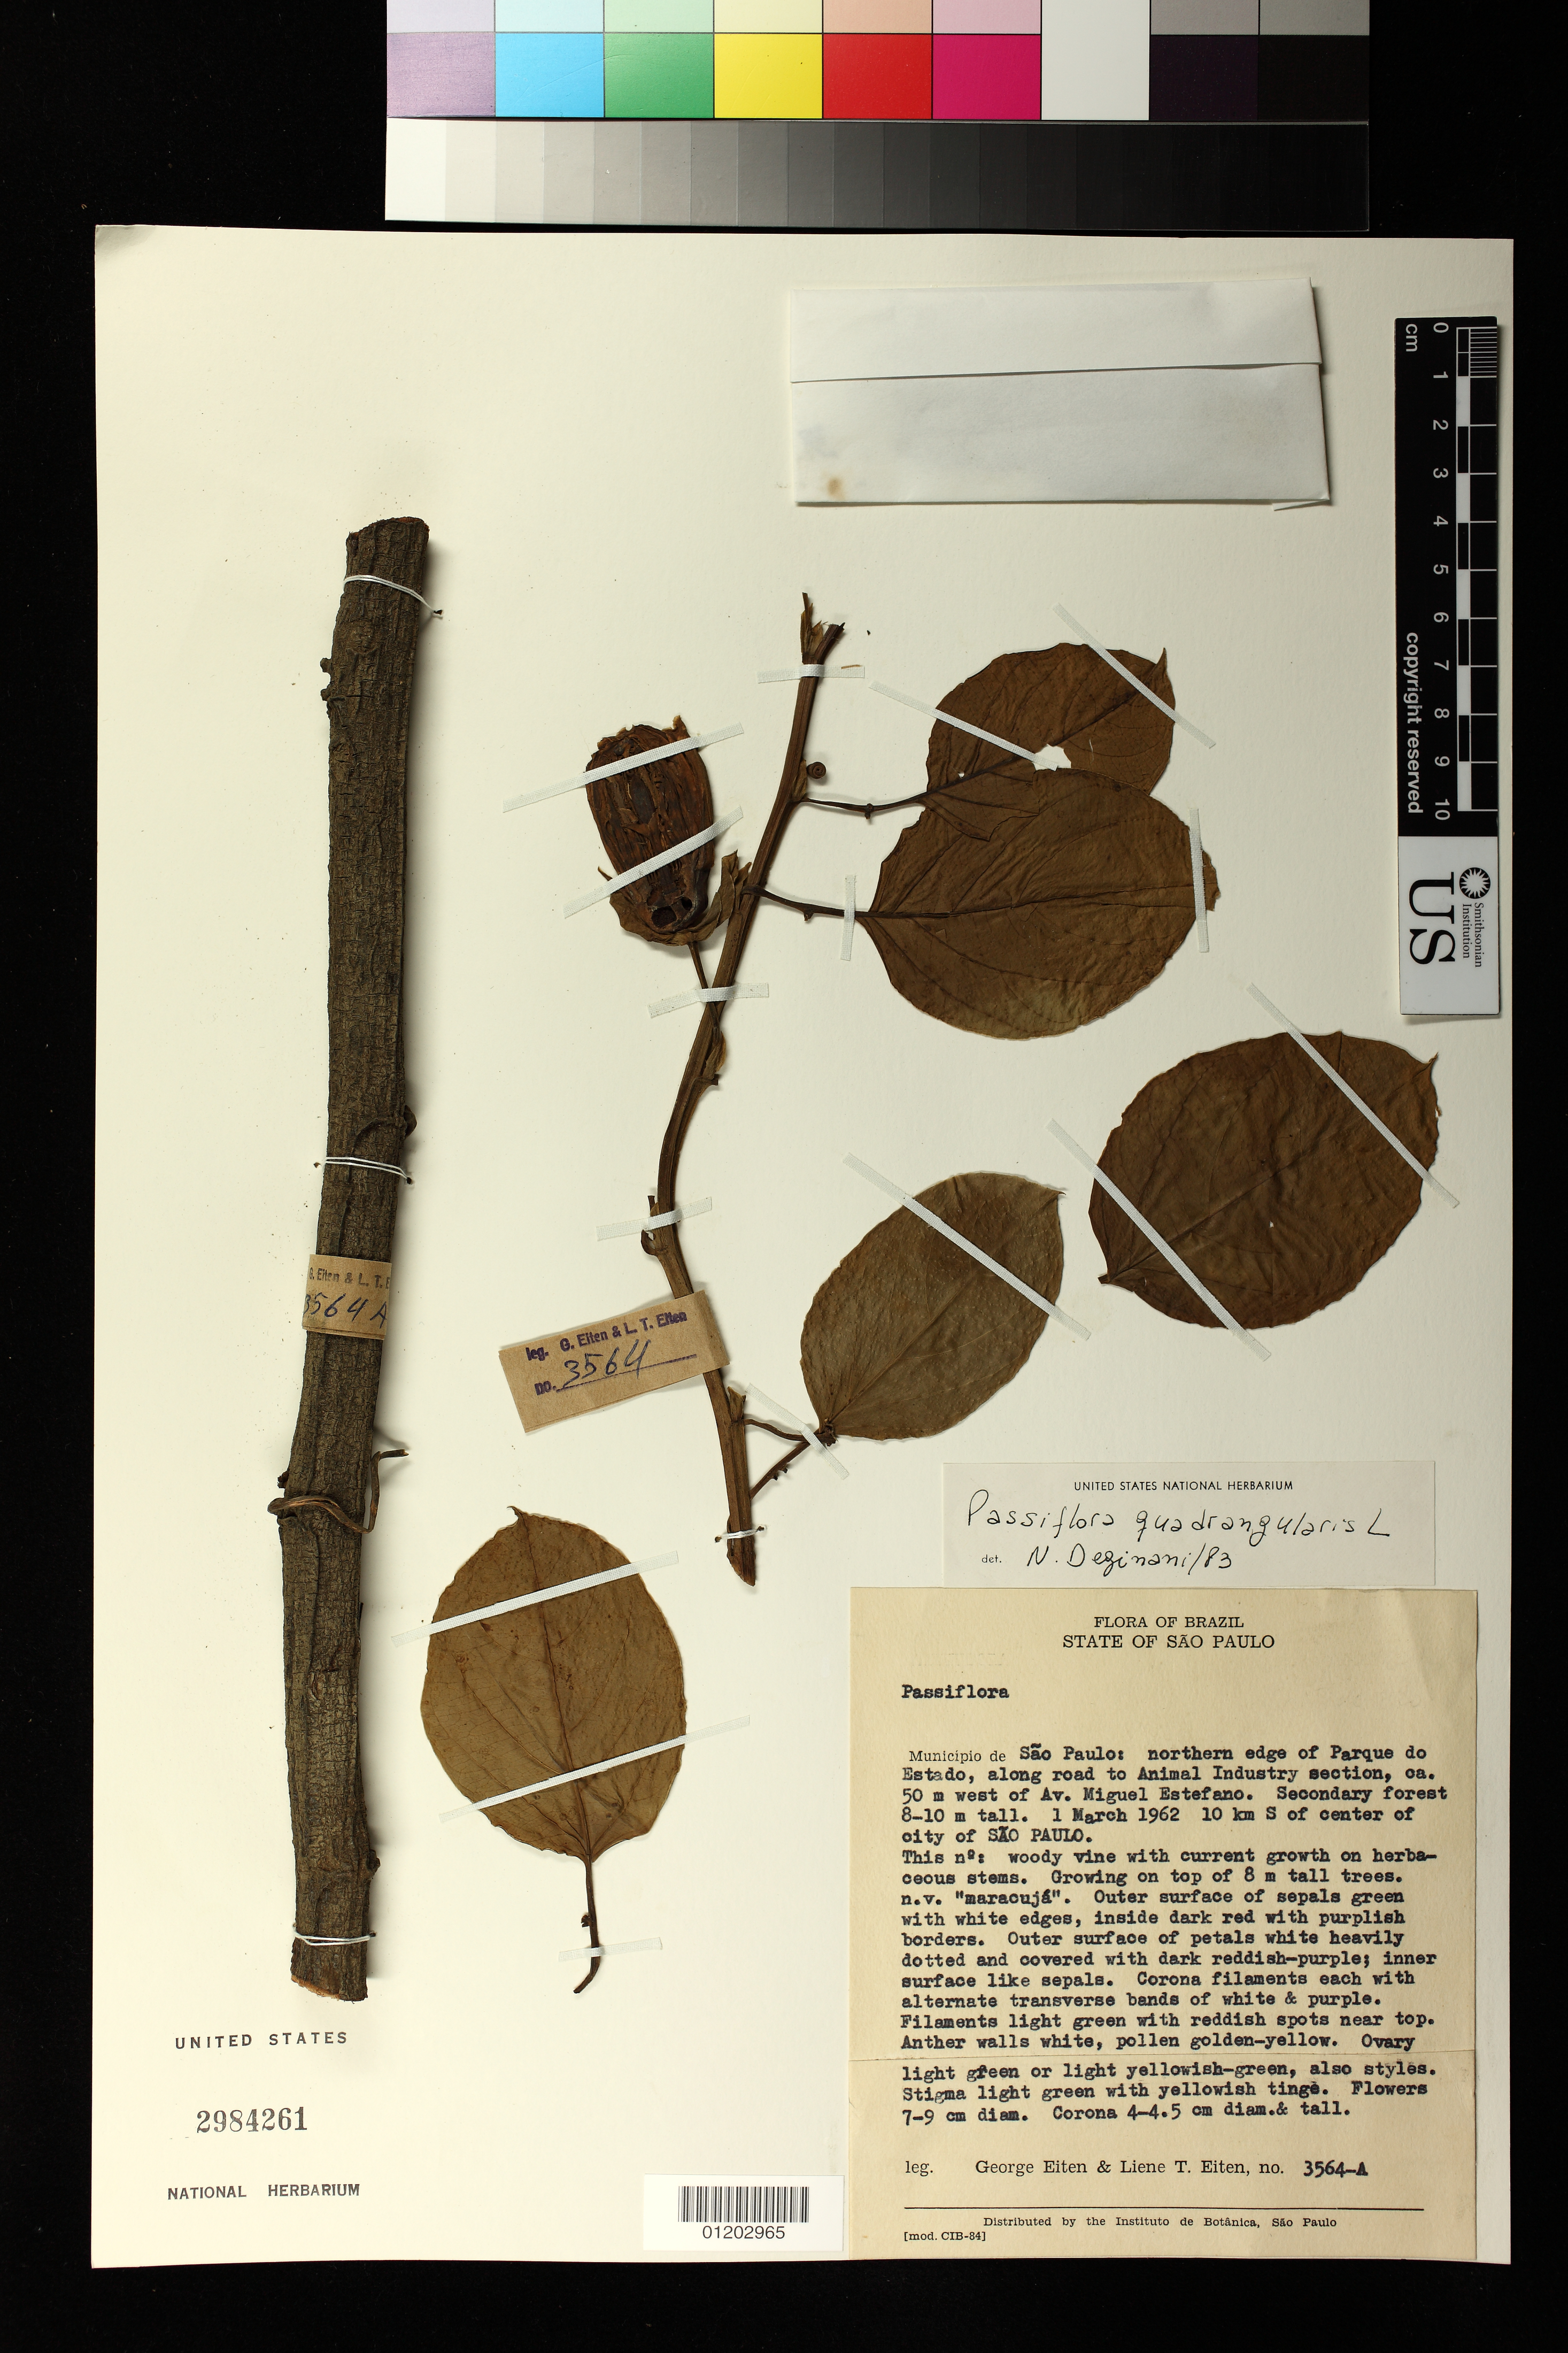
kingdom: Plantae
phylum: Tracheophyta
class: Magnoliopsida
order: Malpighiales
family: Passifloraceae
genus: Passiflora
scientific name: Passiflora quadrangularis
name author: L.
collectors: G. Eiten & L. T. Eiten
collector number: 3564-A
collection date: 1962-03-01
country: Brazil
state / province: São Paulo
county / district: São Paulo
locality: Northern edge of Parque do Estado, along road to Animal Industry section, ca. 50 m. west of Av. Miguel Estefano. 10 km S of center of city of Sao Paulo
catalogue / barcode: US 2984261